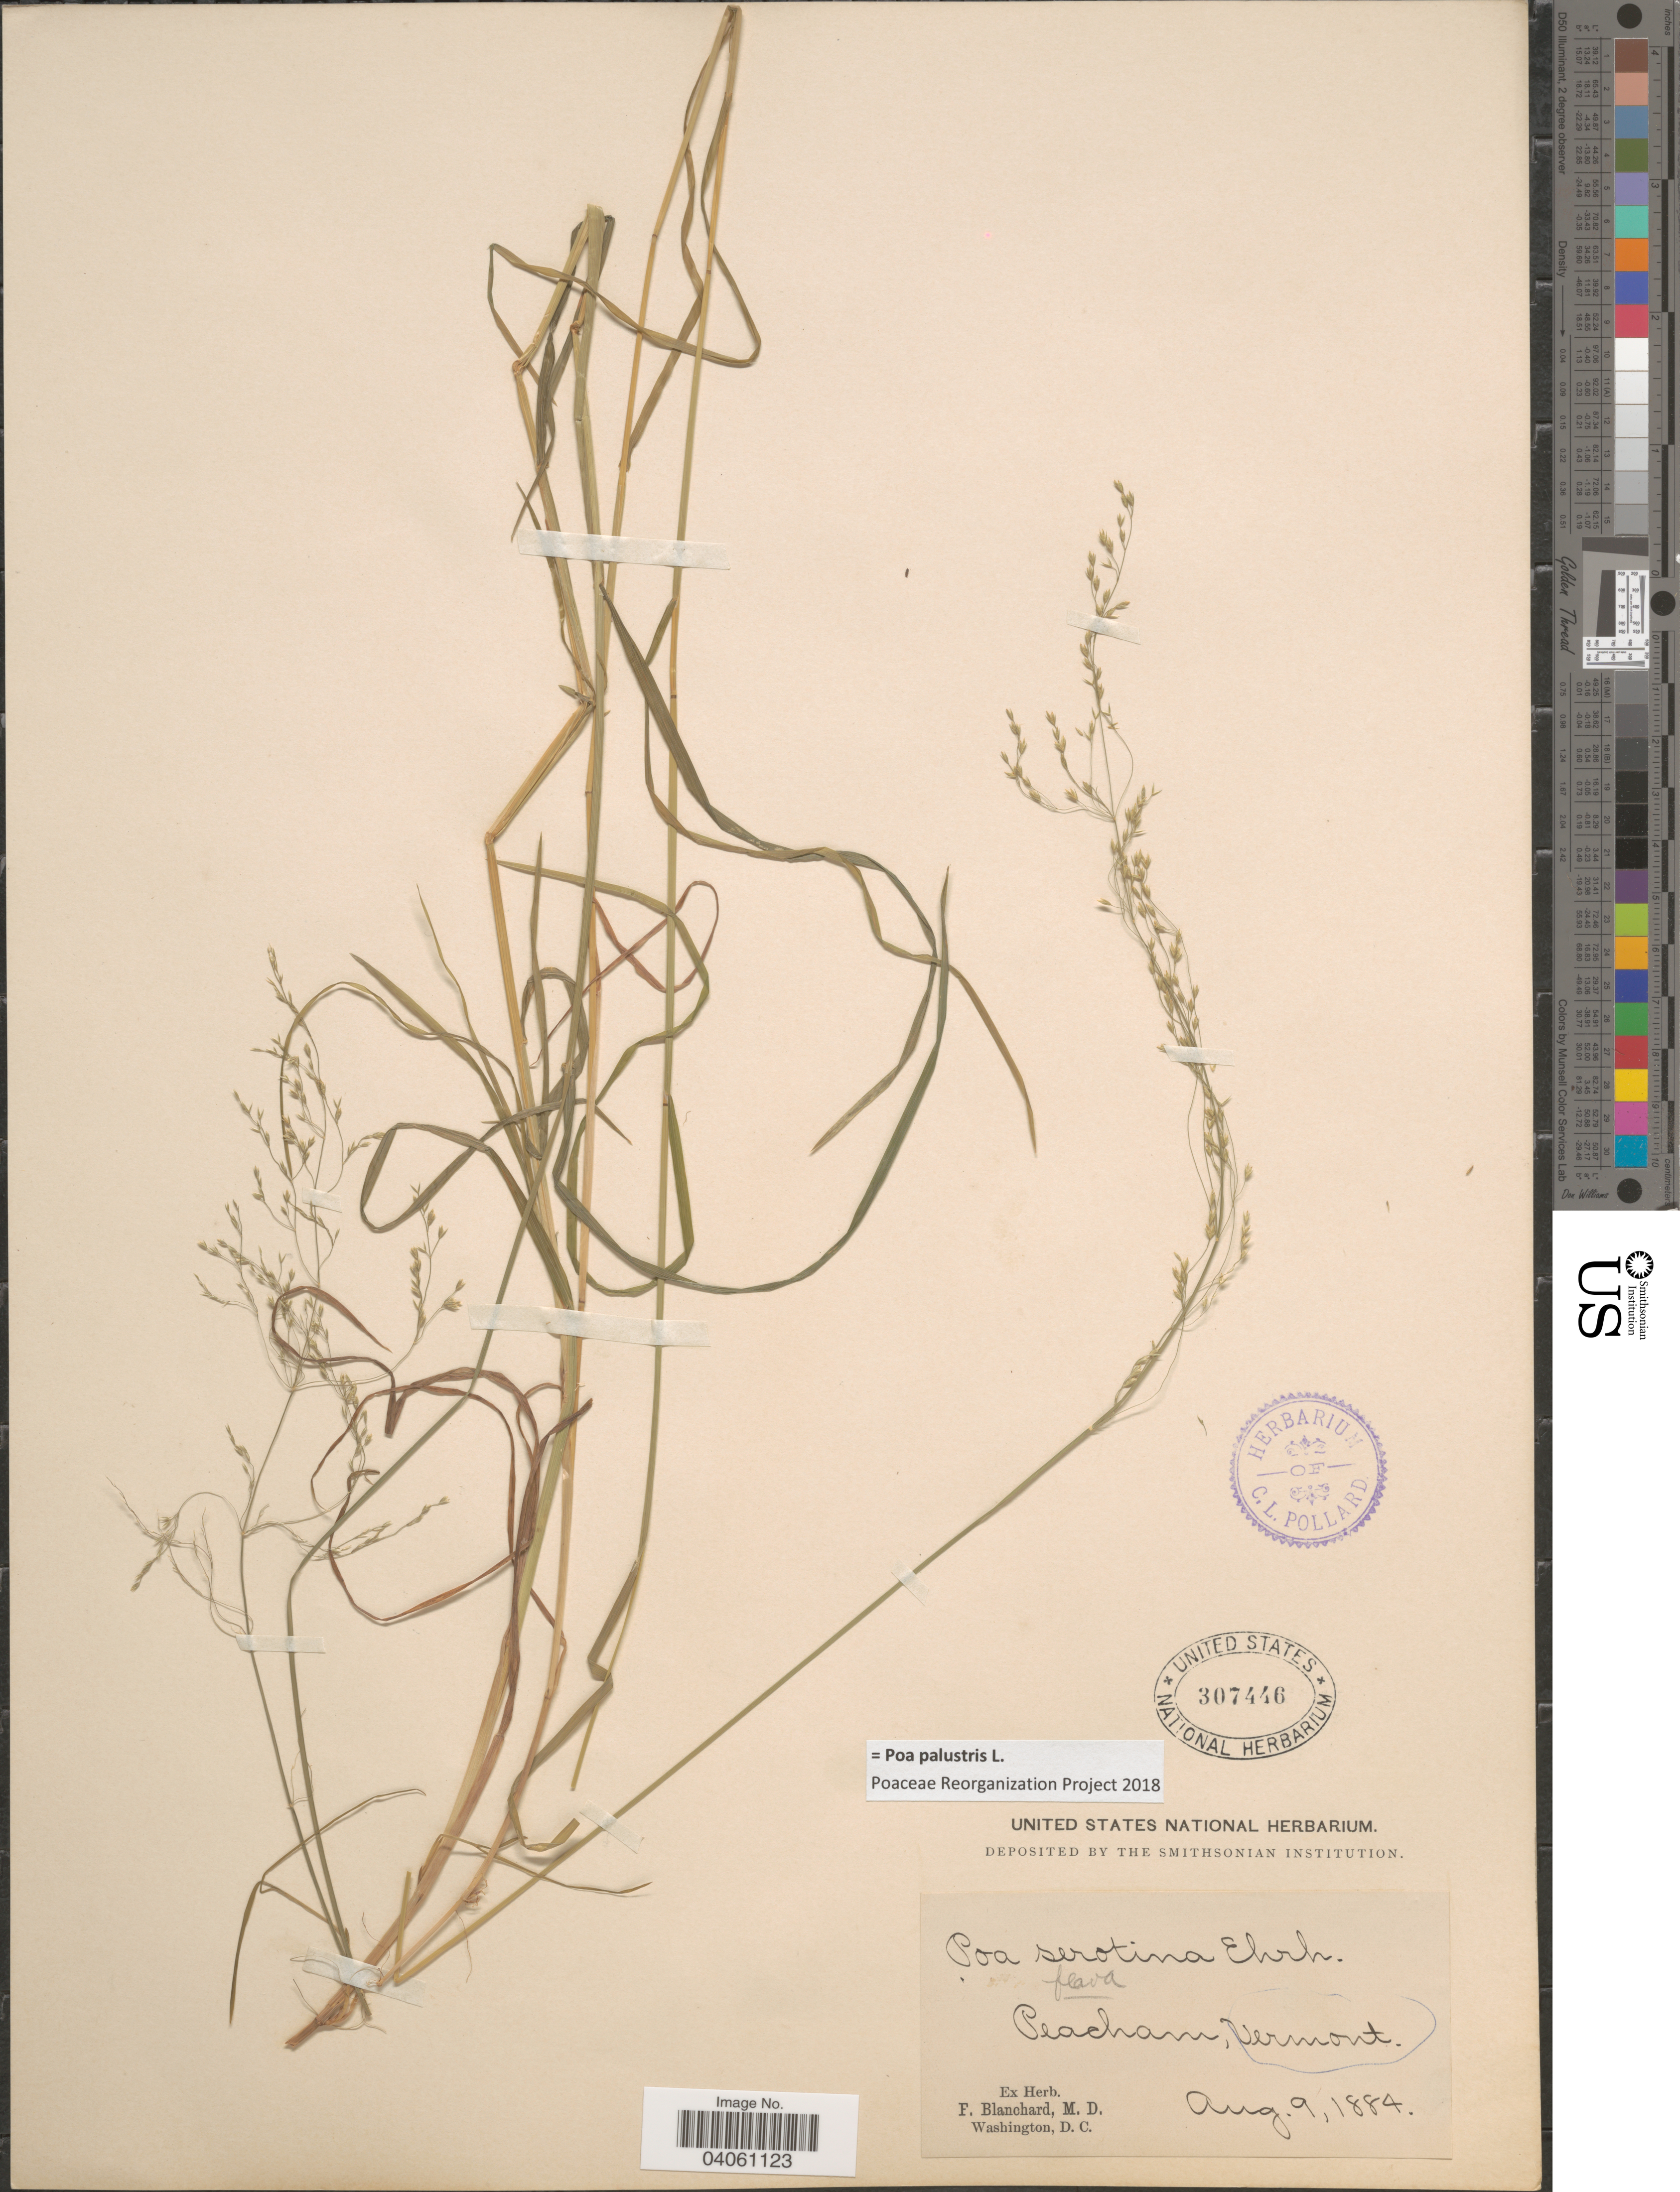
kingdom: Plantae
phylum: Tracheophyta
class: Liliopsida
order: Poales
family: Poaceae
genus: Poa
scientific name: Poa palustris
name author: L.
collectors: ex herb. F. Blanchard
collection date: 1884-08-09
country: United States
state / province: Vermont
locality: Peacham.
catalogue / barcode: US 307446